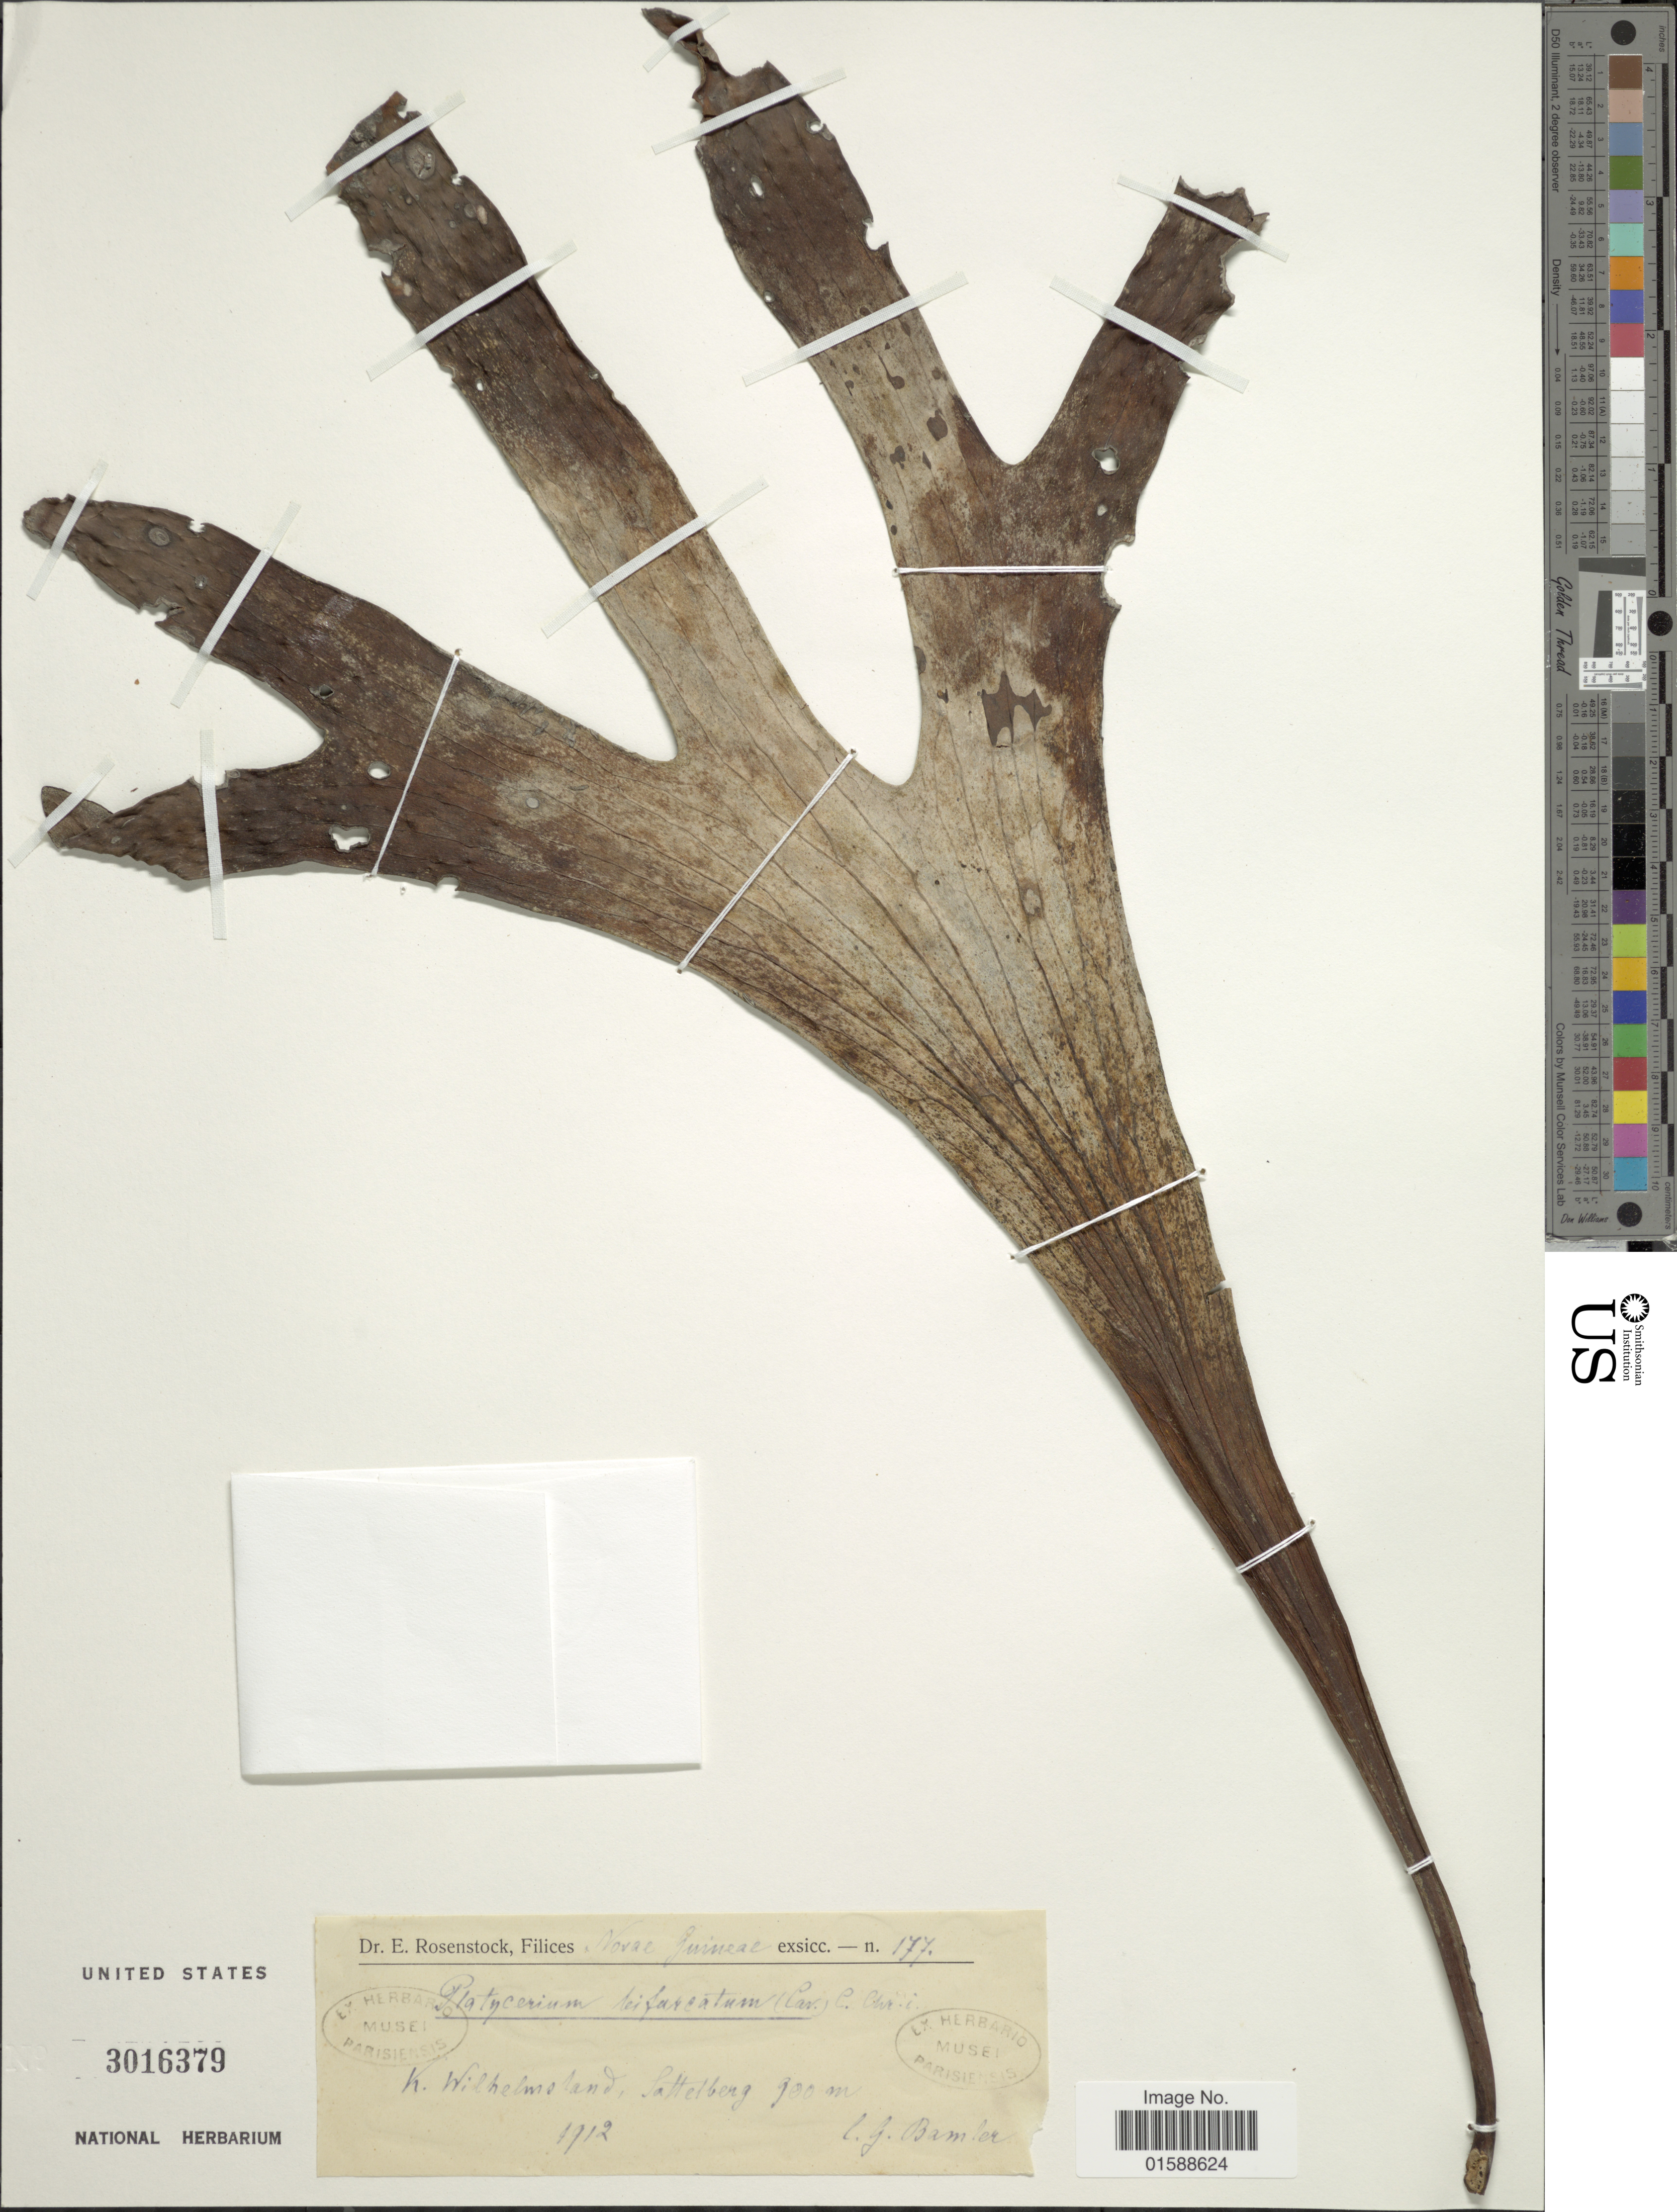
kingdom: Plantae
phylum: Tracheophyta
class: Polypodiopsida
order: Polypodiales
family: Polypodiaceae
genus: Platycerium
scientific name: Platycerium bifurcatum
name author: (Cav.) C. Chr.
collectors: G. Bamler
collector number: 177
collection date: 1912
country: Papua New Guinea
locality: Novae Guineae. K. Wilhelmsland, Sattelberg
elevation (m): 900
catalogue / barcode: US 3016379